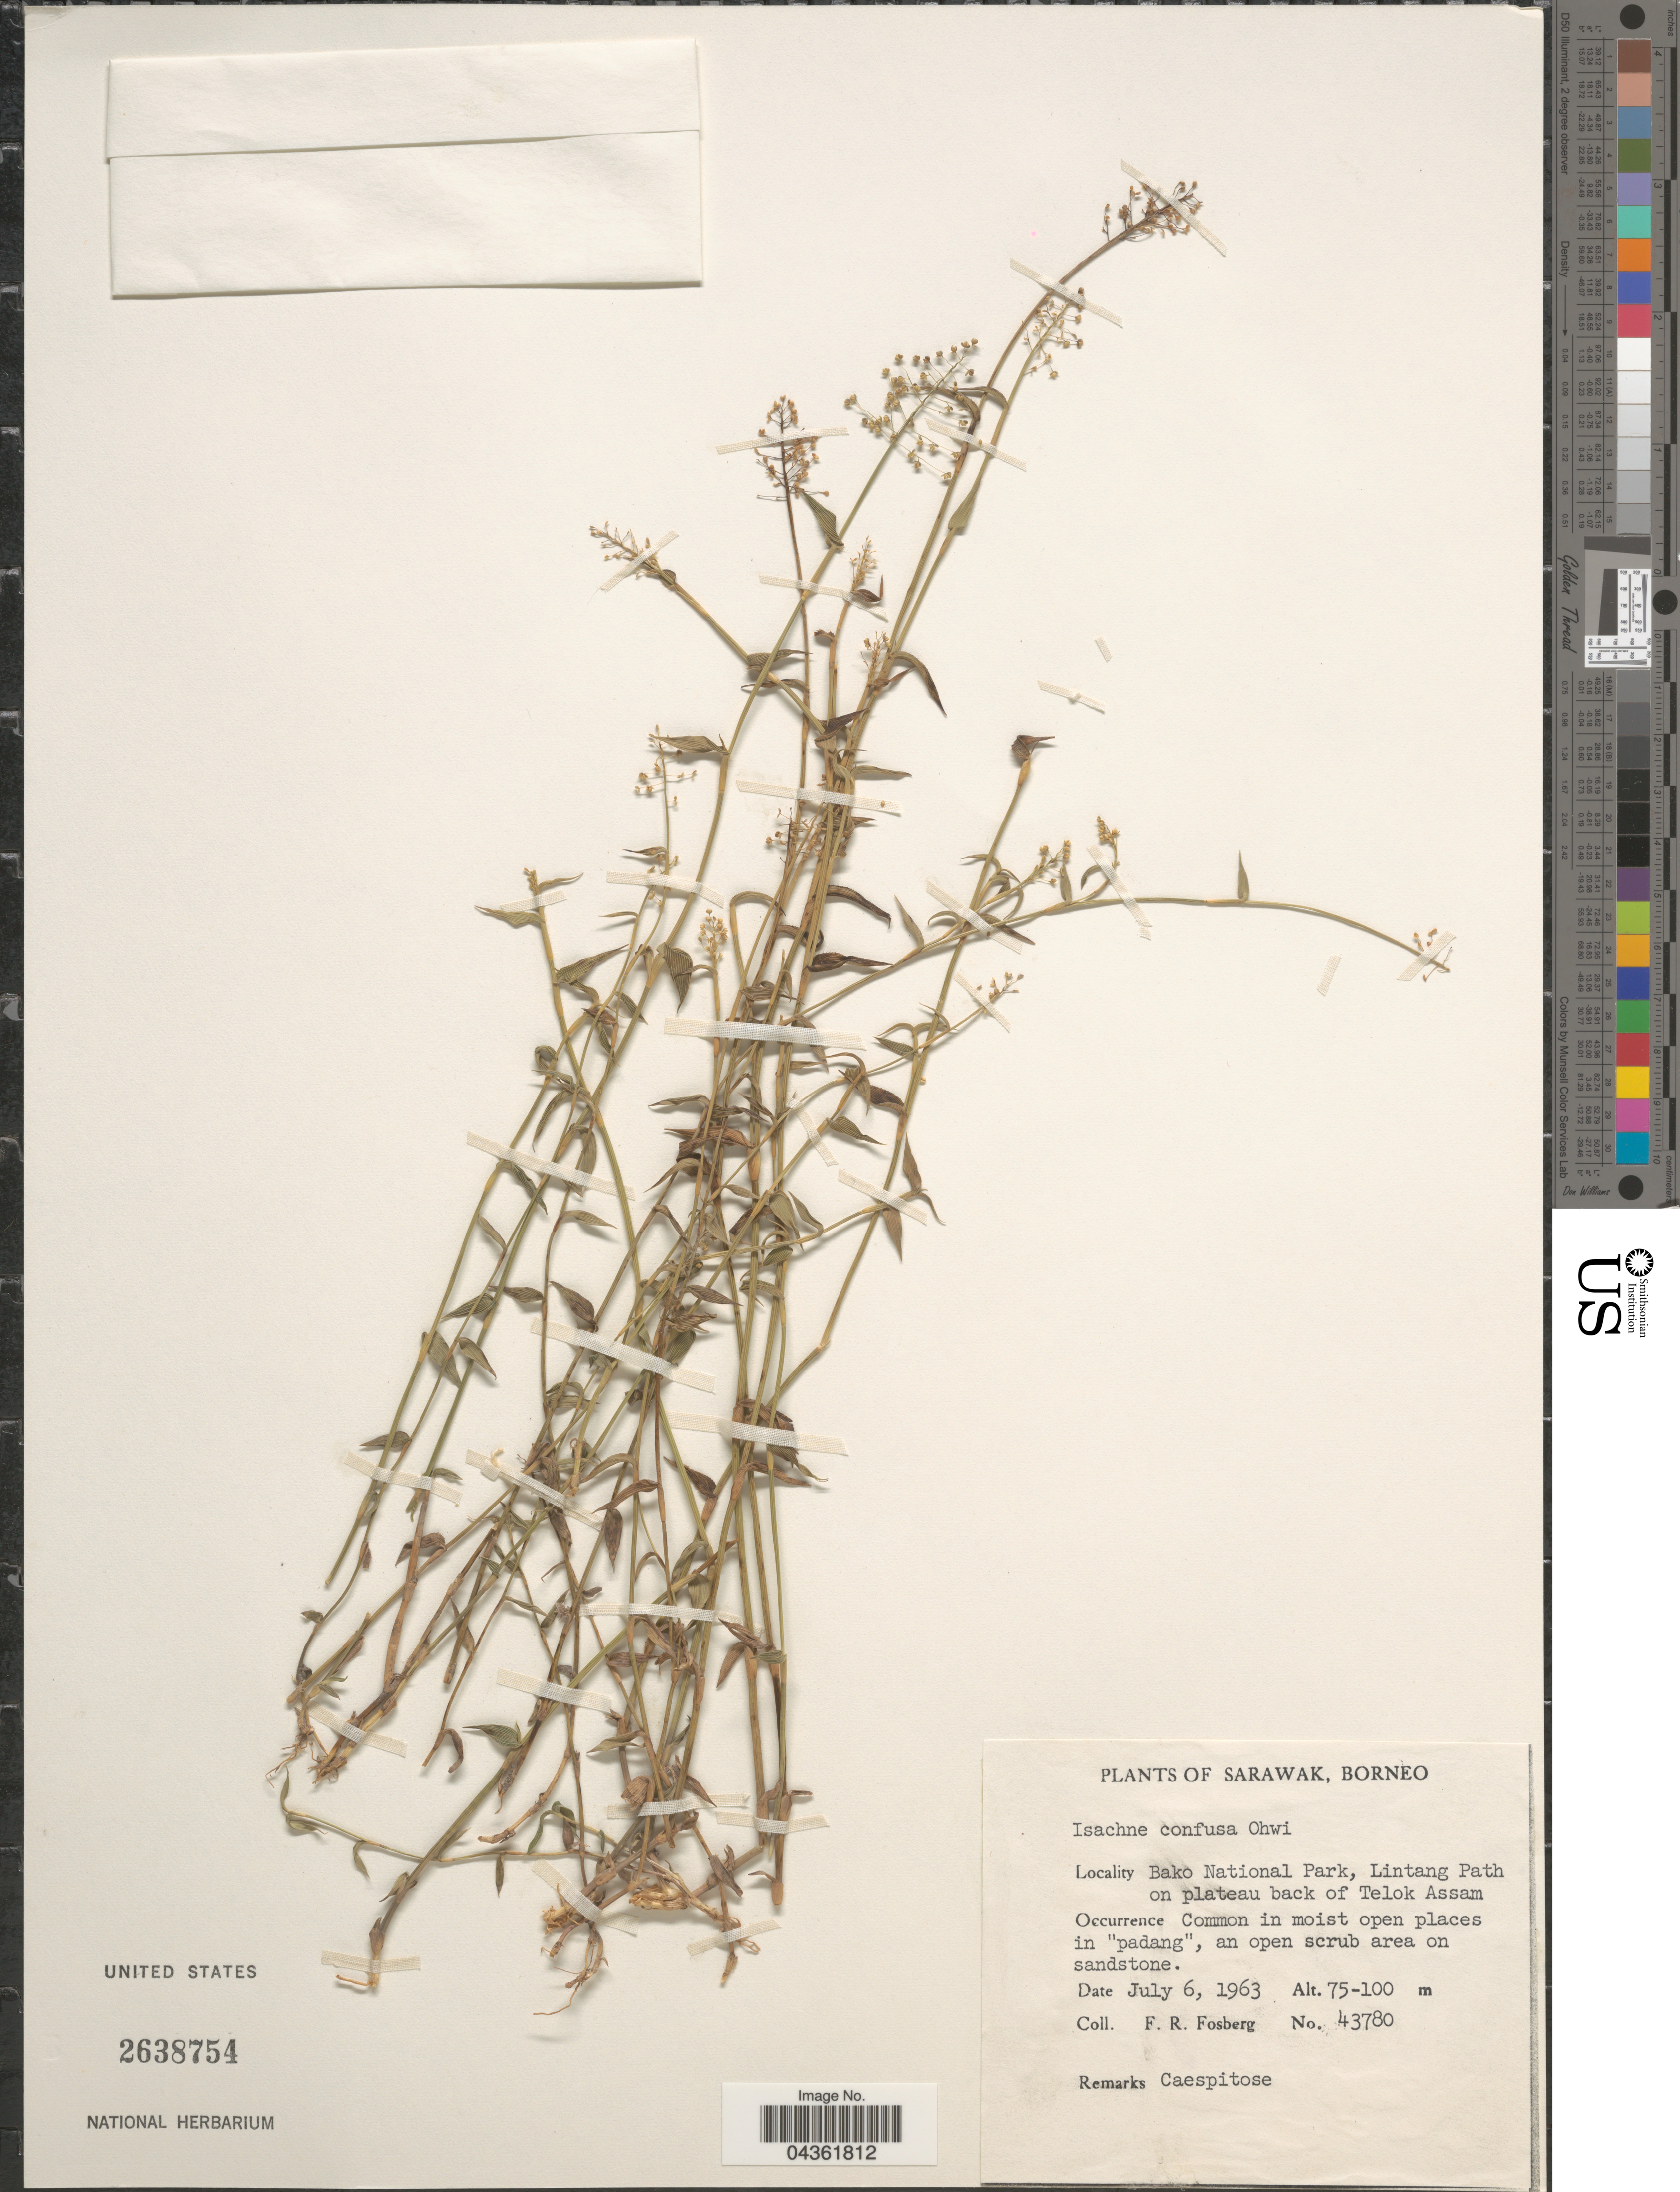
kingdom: Plantae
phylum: Tracheophyta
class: Liliopsida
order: Poales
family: Poaceae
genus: Isachne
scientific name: Isachne confusa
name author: Ohwi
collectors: F. R. Fosberg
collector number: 43780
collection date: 1963-07-06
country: Malaysia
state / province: Sarawak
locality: Borneo. Bako National Park, Lintang Path on plateau back of Telok Assam.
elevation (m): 75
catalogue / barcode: US 2638754